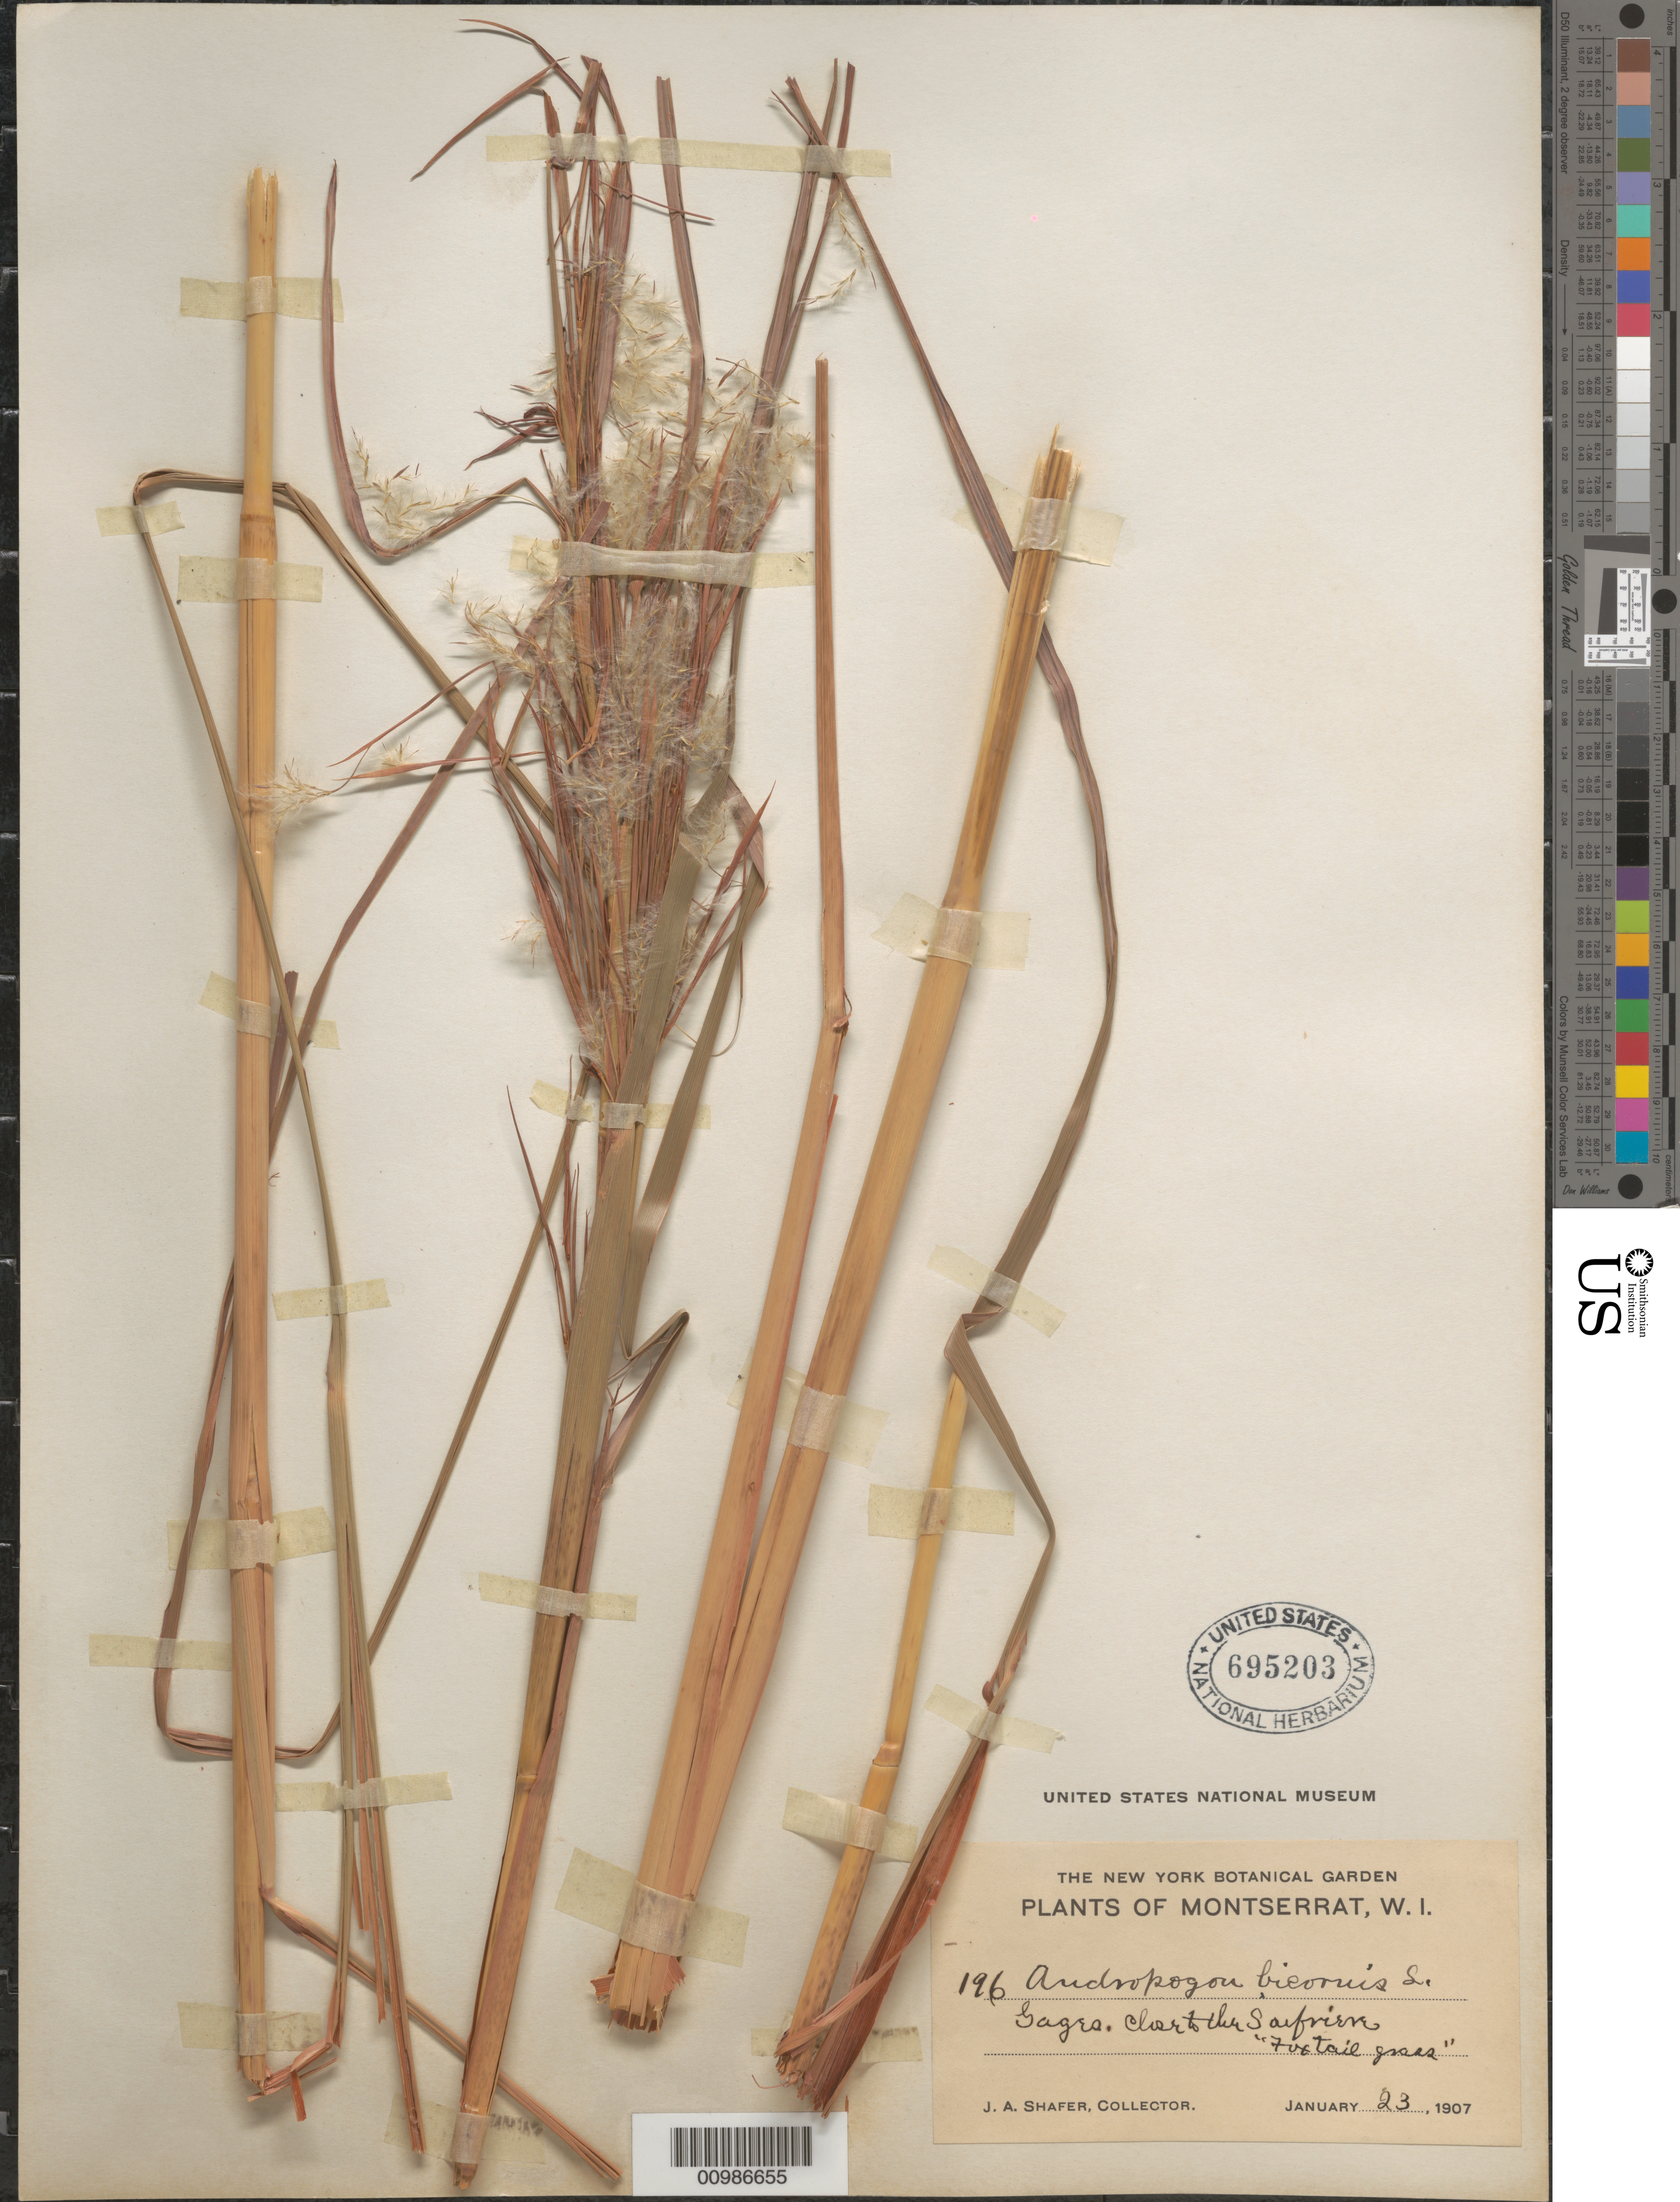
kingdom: Plantae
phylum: Tracheophyta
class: Liliopsida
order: Poales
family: Poaceae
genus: Andropogon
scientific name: Andropogon aristatus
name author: Poir.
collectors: J. A. Shafer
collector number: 196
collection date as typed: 23 Jan 1907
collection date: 1907-01-23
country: Montserrat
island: Montserrat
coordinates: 0 N, 0 E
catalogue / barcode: US 695203